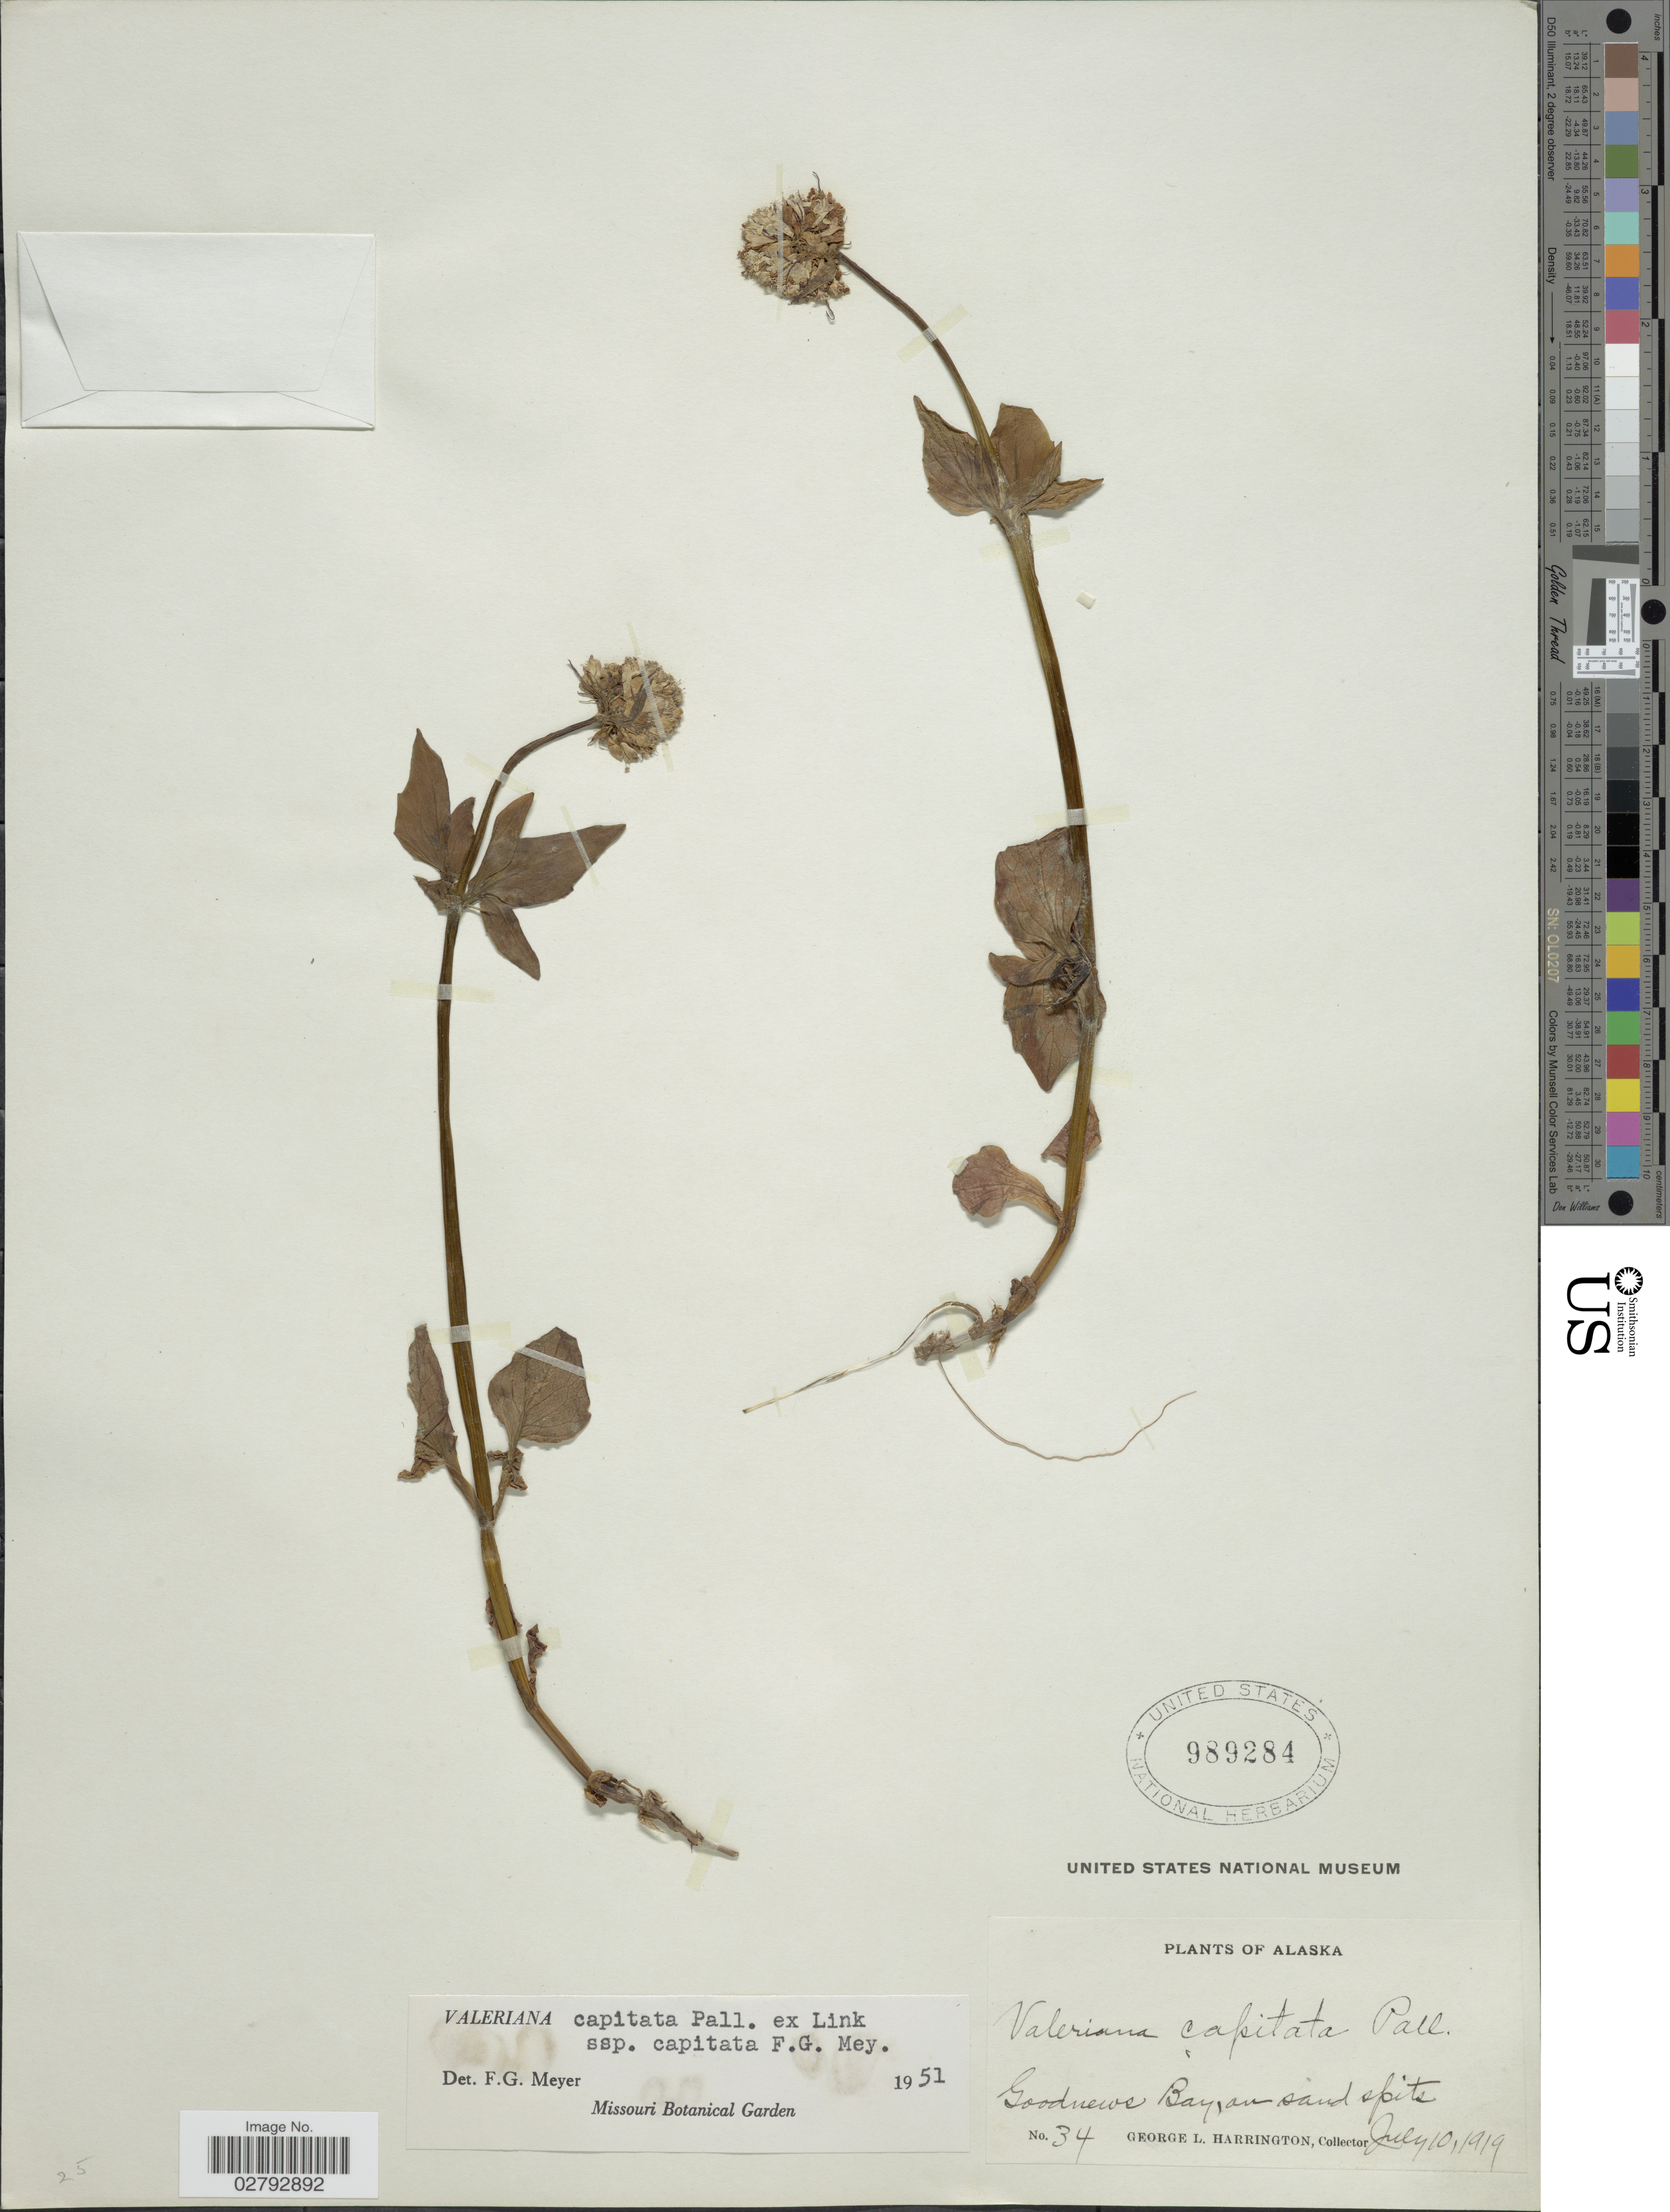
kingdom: Plantae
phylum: Tracheophyta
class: Magnoliopsida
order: Dipsacales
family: Caprifoliaceae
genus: Valeriana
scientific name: Valeriana capitata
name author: Link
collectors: G. Harrington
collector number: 34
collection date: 1919-07-10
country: United States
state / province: Alaska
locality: Goodnews Bay, and sand spits.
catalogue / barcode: US 989284